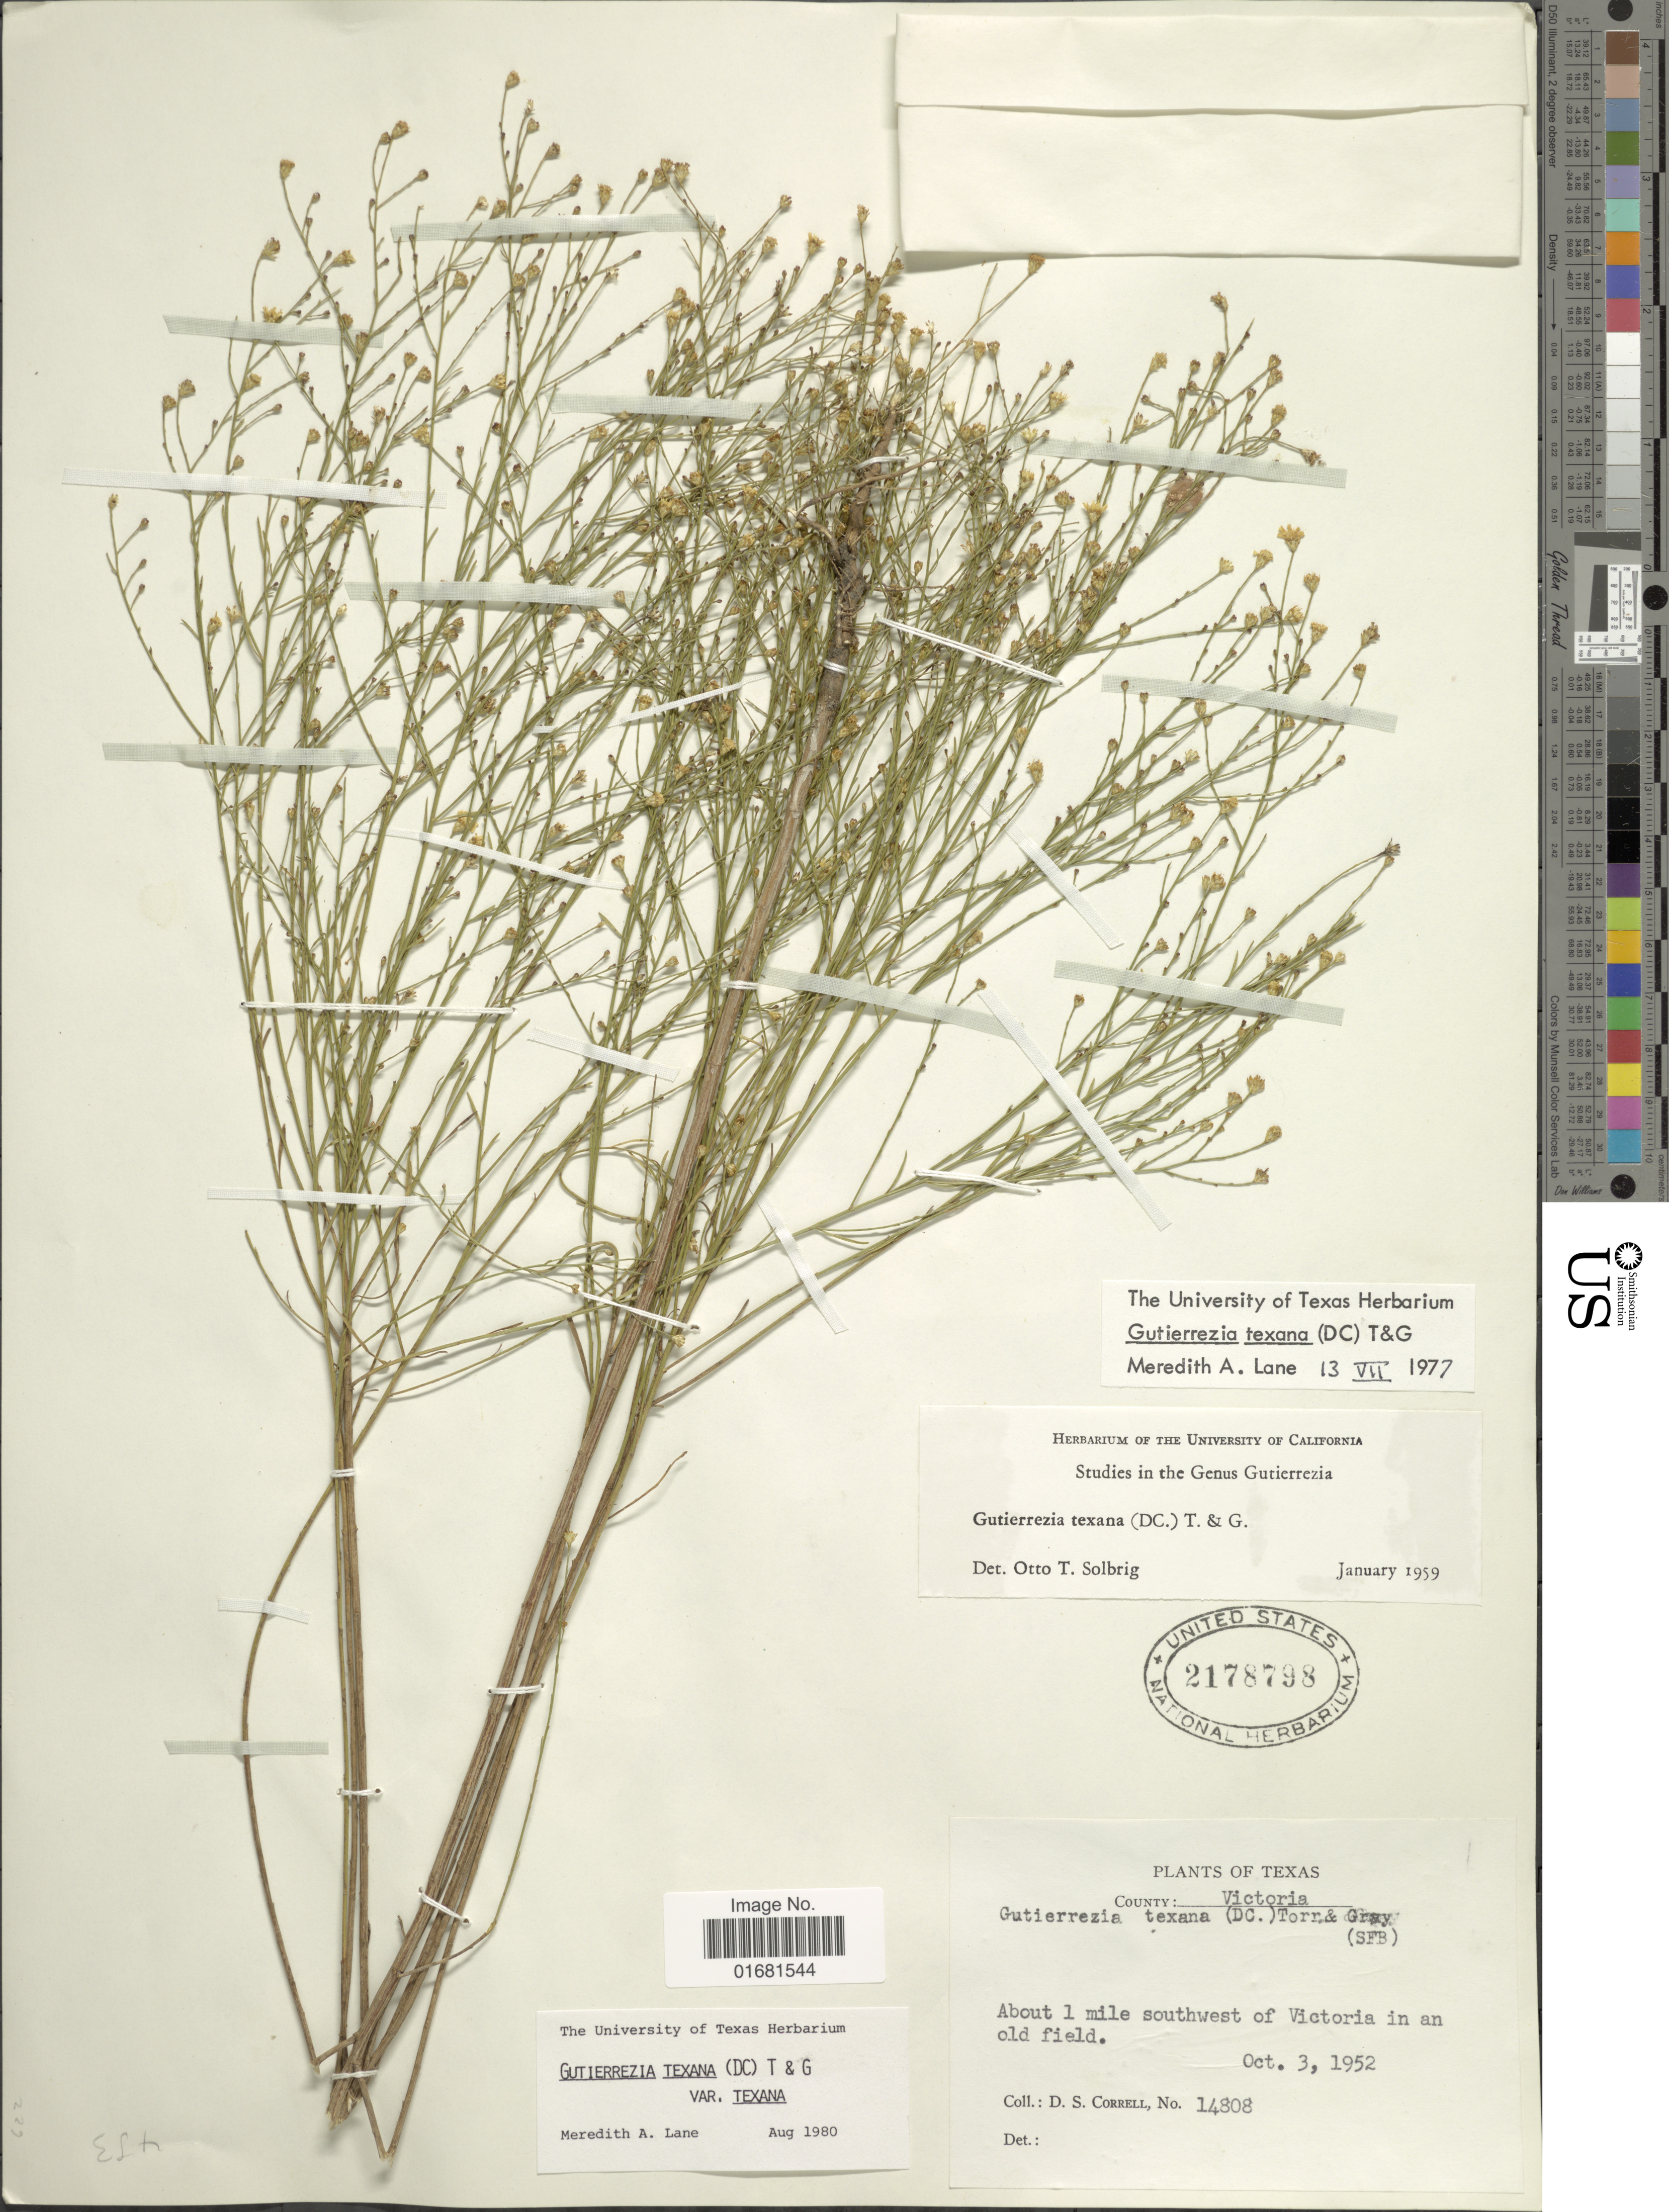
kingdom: Plantae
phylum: Tracheophyta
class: Magnoliopsida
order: Asterales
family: Asteraceae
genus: Gutierrezia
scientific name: Gutierrezia texana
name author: (DC.) Torr. & A. Gray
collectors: D. S. Correll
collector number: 14808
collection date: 1952-10-03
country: United States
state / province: Texas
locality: Texas. About 1 mile southwest of Vicoria in an old field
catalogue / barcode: US 2178798